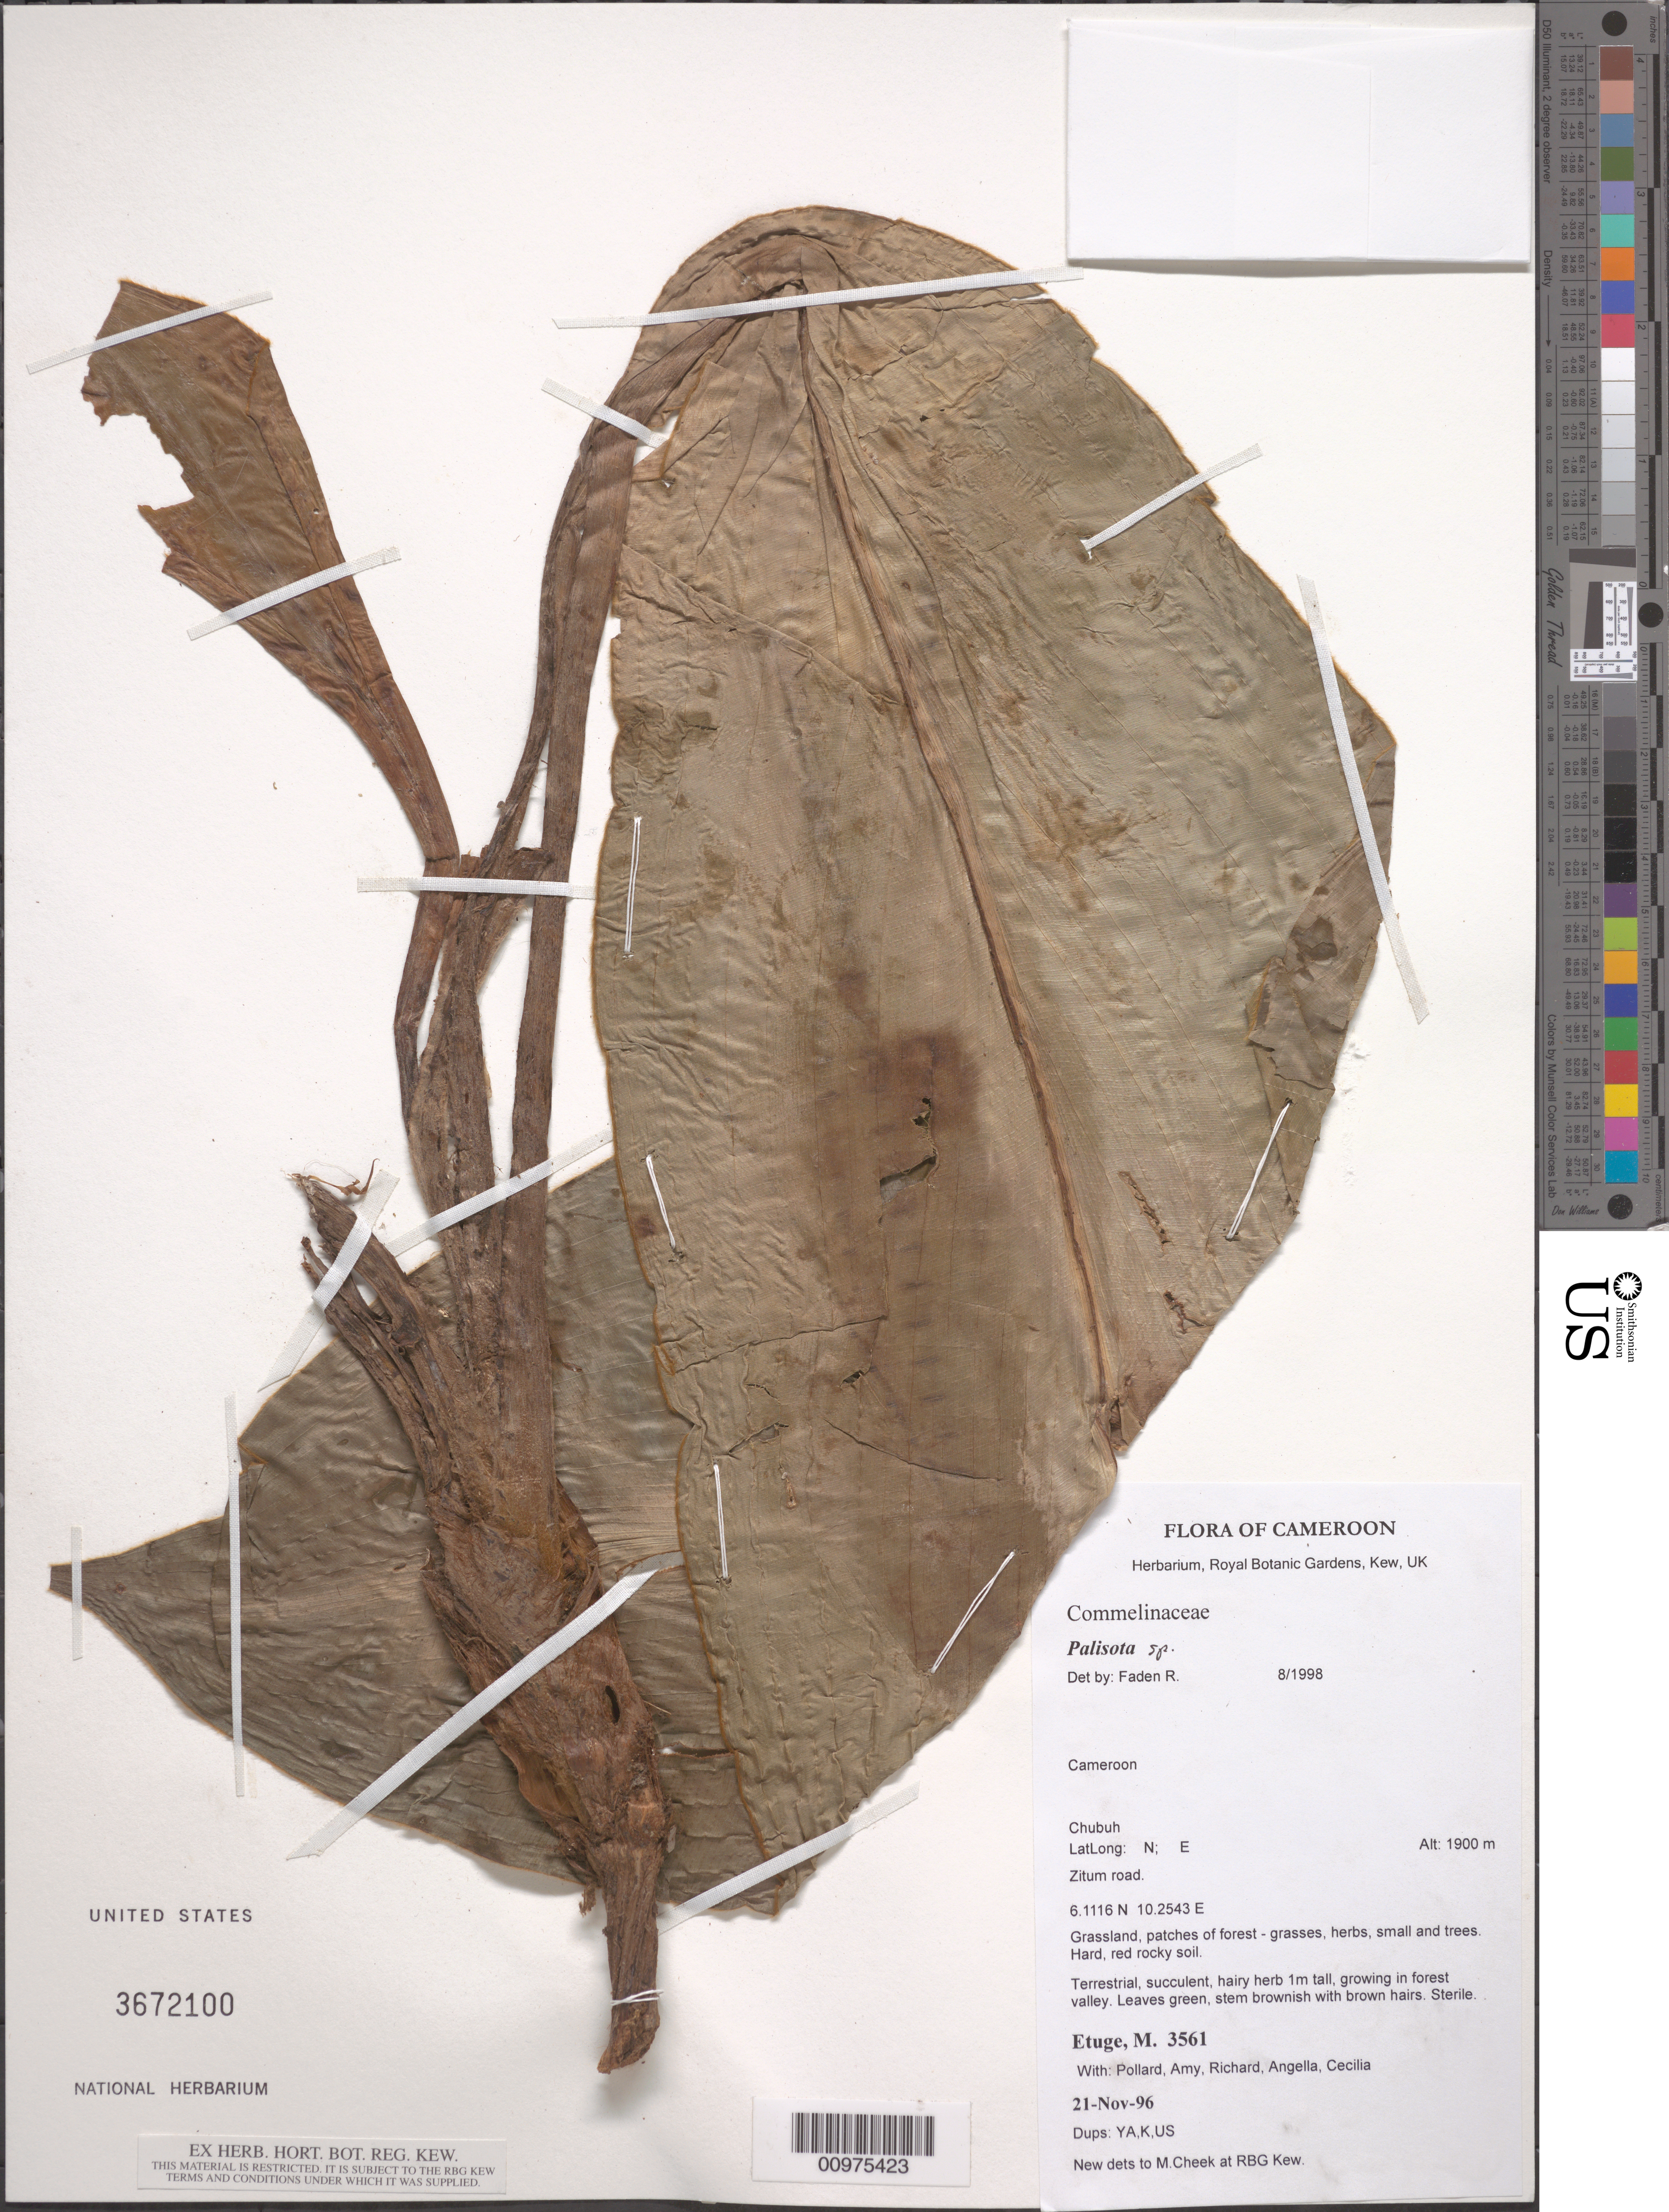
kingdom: Plantae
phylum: Tracheophyta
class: Liliopsida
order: Commelinales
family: Commelinaceae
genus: Palisota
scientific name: Palisota sp.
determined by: Faden, Robert B., (US), Smithsonian Institution - National Museum of Natural History (UNITED STATES)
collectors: M. Etuge et al.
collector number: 3561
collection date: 1996-11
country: Cameroon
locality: Chubuh. Zitum road.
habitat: Grassland, patches of forest - grasses, herbs, small and trees. Hard, red rocky soil.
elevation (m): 1900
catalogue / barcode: US 3672100